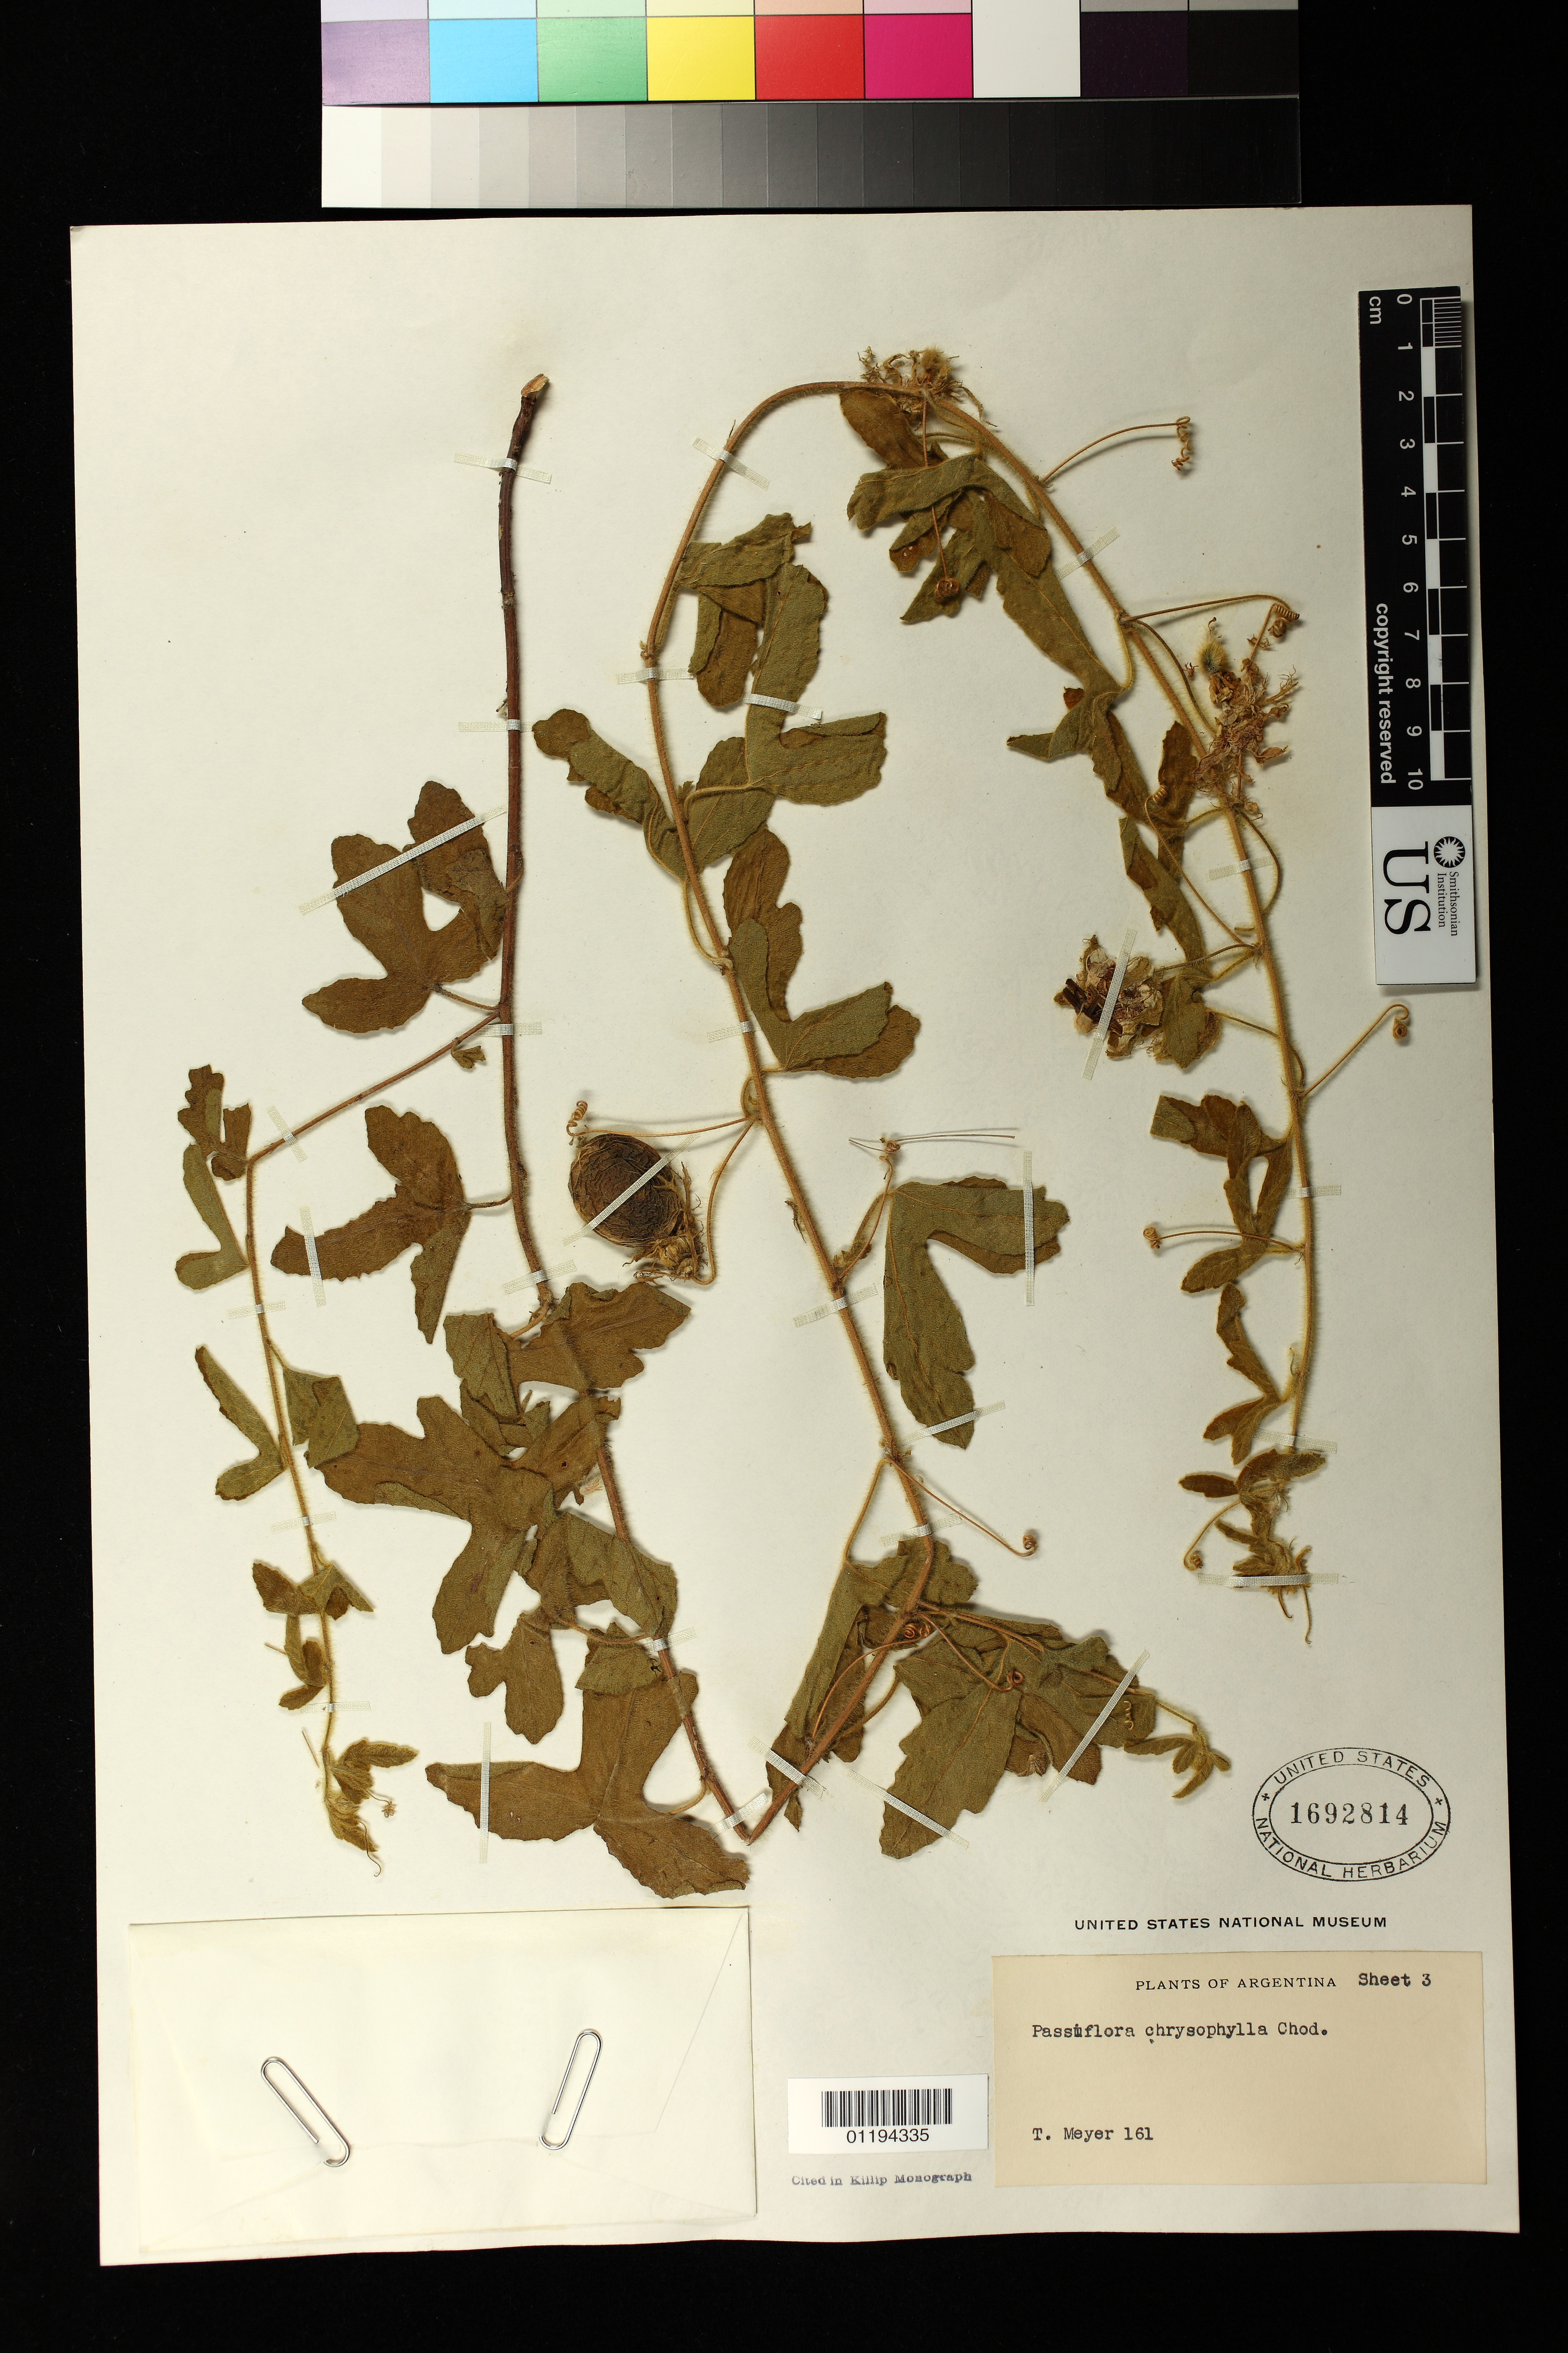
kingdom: Plantae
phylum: Tracheophyta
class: Magnoliopsida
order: Malpighiales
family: Passifloraceae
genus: Passiflora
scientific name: Passiflora chrysophylla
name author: Chodat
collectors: T. Meyer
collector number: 161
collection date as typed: Dec 1936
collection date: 1936-12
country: Argentina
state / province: Chaco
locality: Fontana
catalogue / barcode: US 1692814